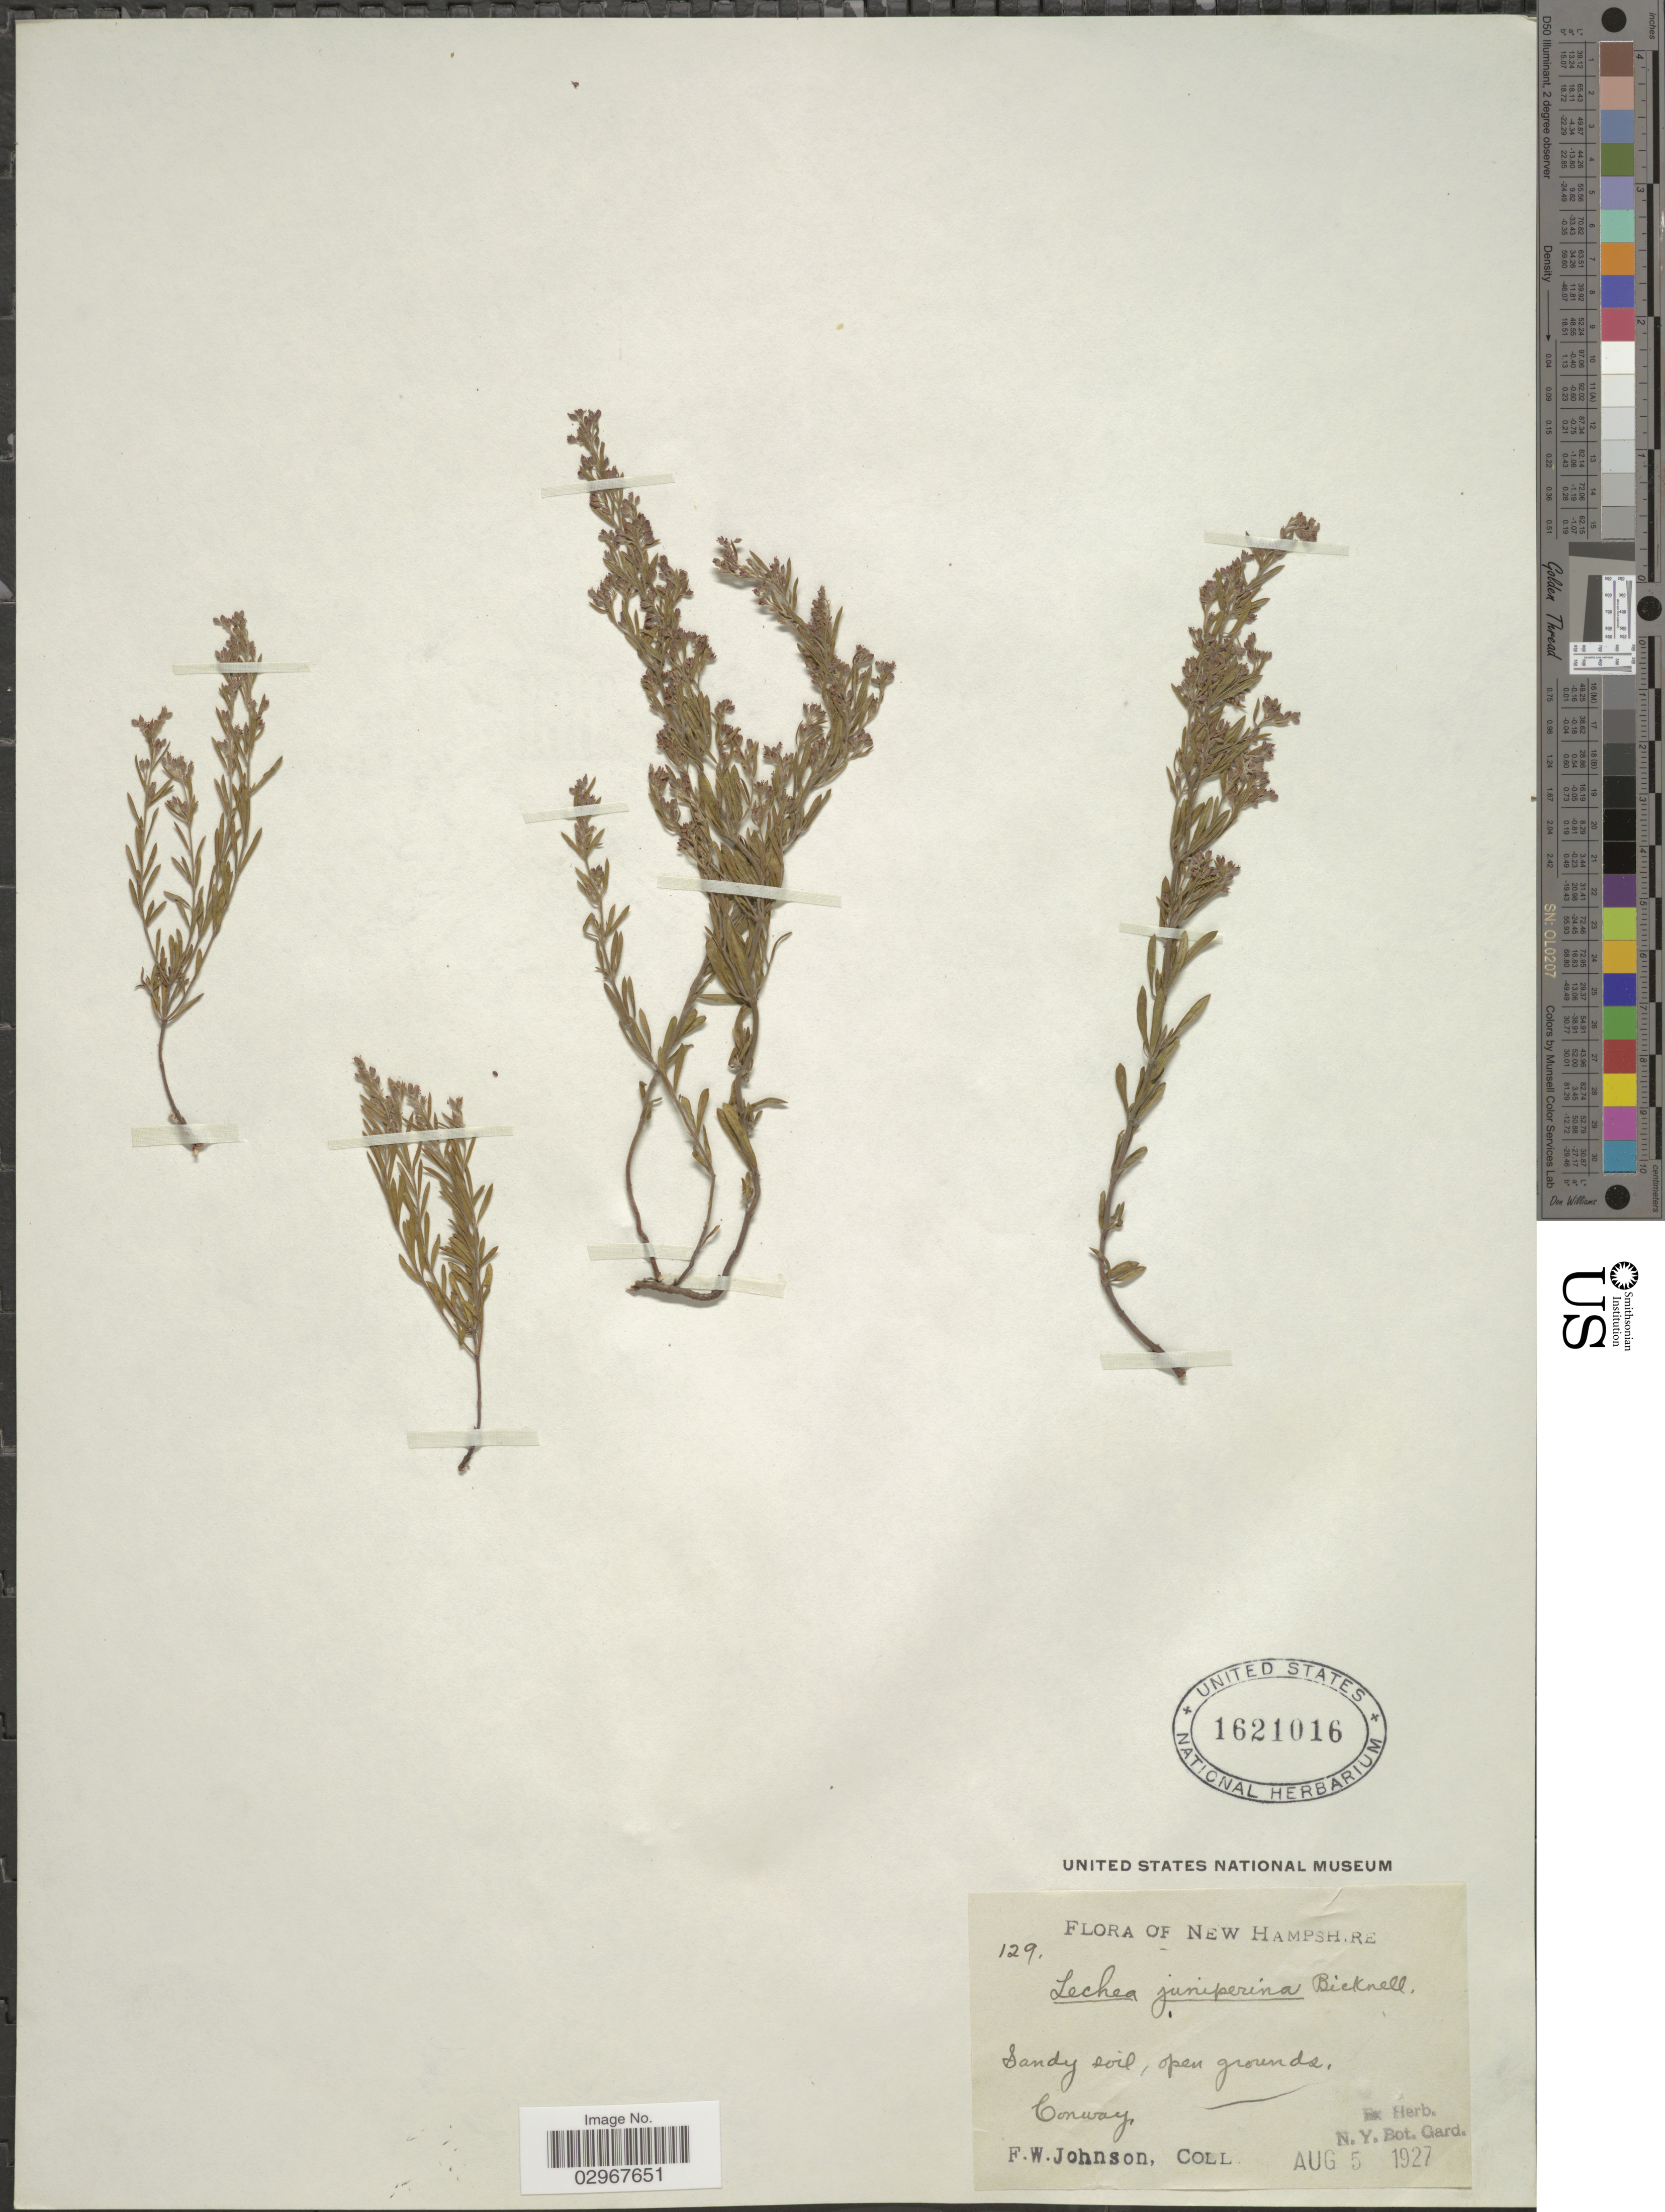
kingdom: Plantae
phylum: Tracheophyta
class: Magnoliopsida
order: Malvales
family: Cistaceae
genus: Lechea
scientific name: Lechea intermedia var. juniperina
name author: (E.P. Bicknell) B.L. Rob.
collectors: F. W. Johnson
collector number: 129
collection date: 1927-08-05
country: United States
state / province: New Hampshire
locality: Conway.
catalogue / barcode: US 1621016